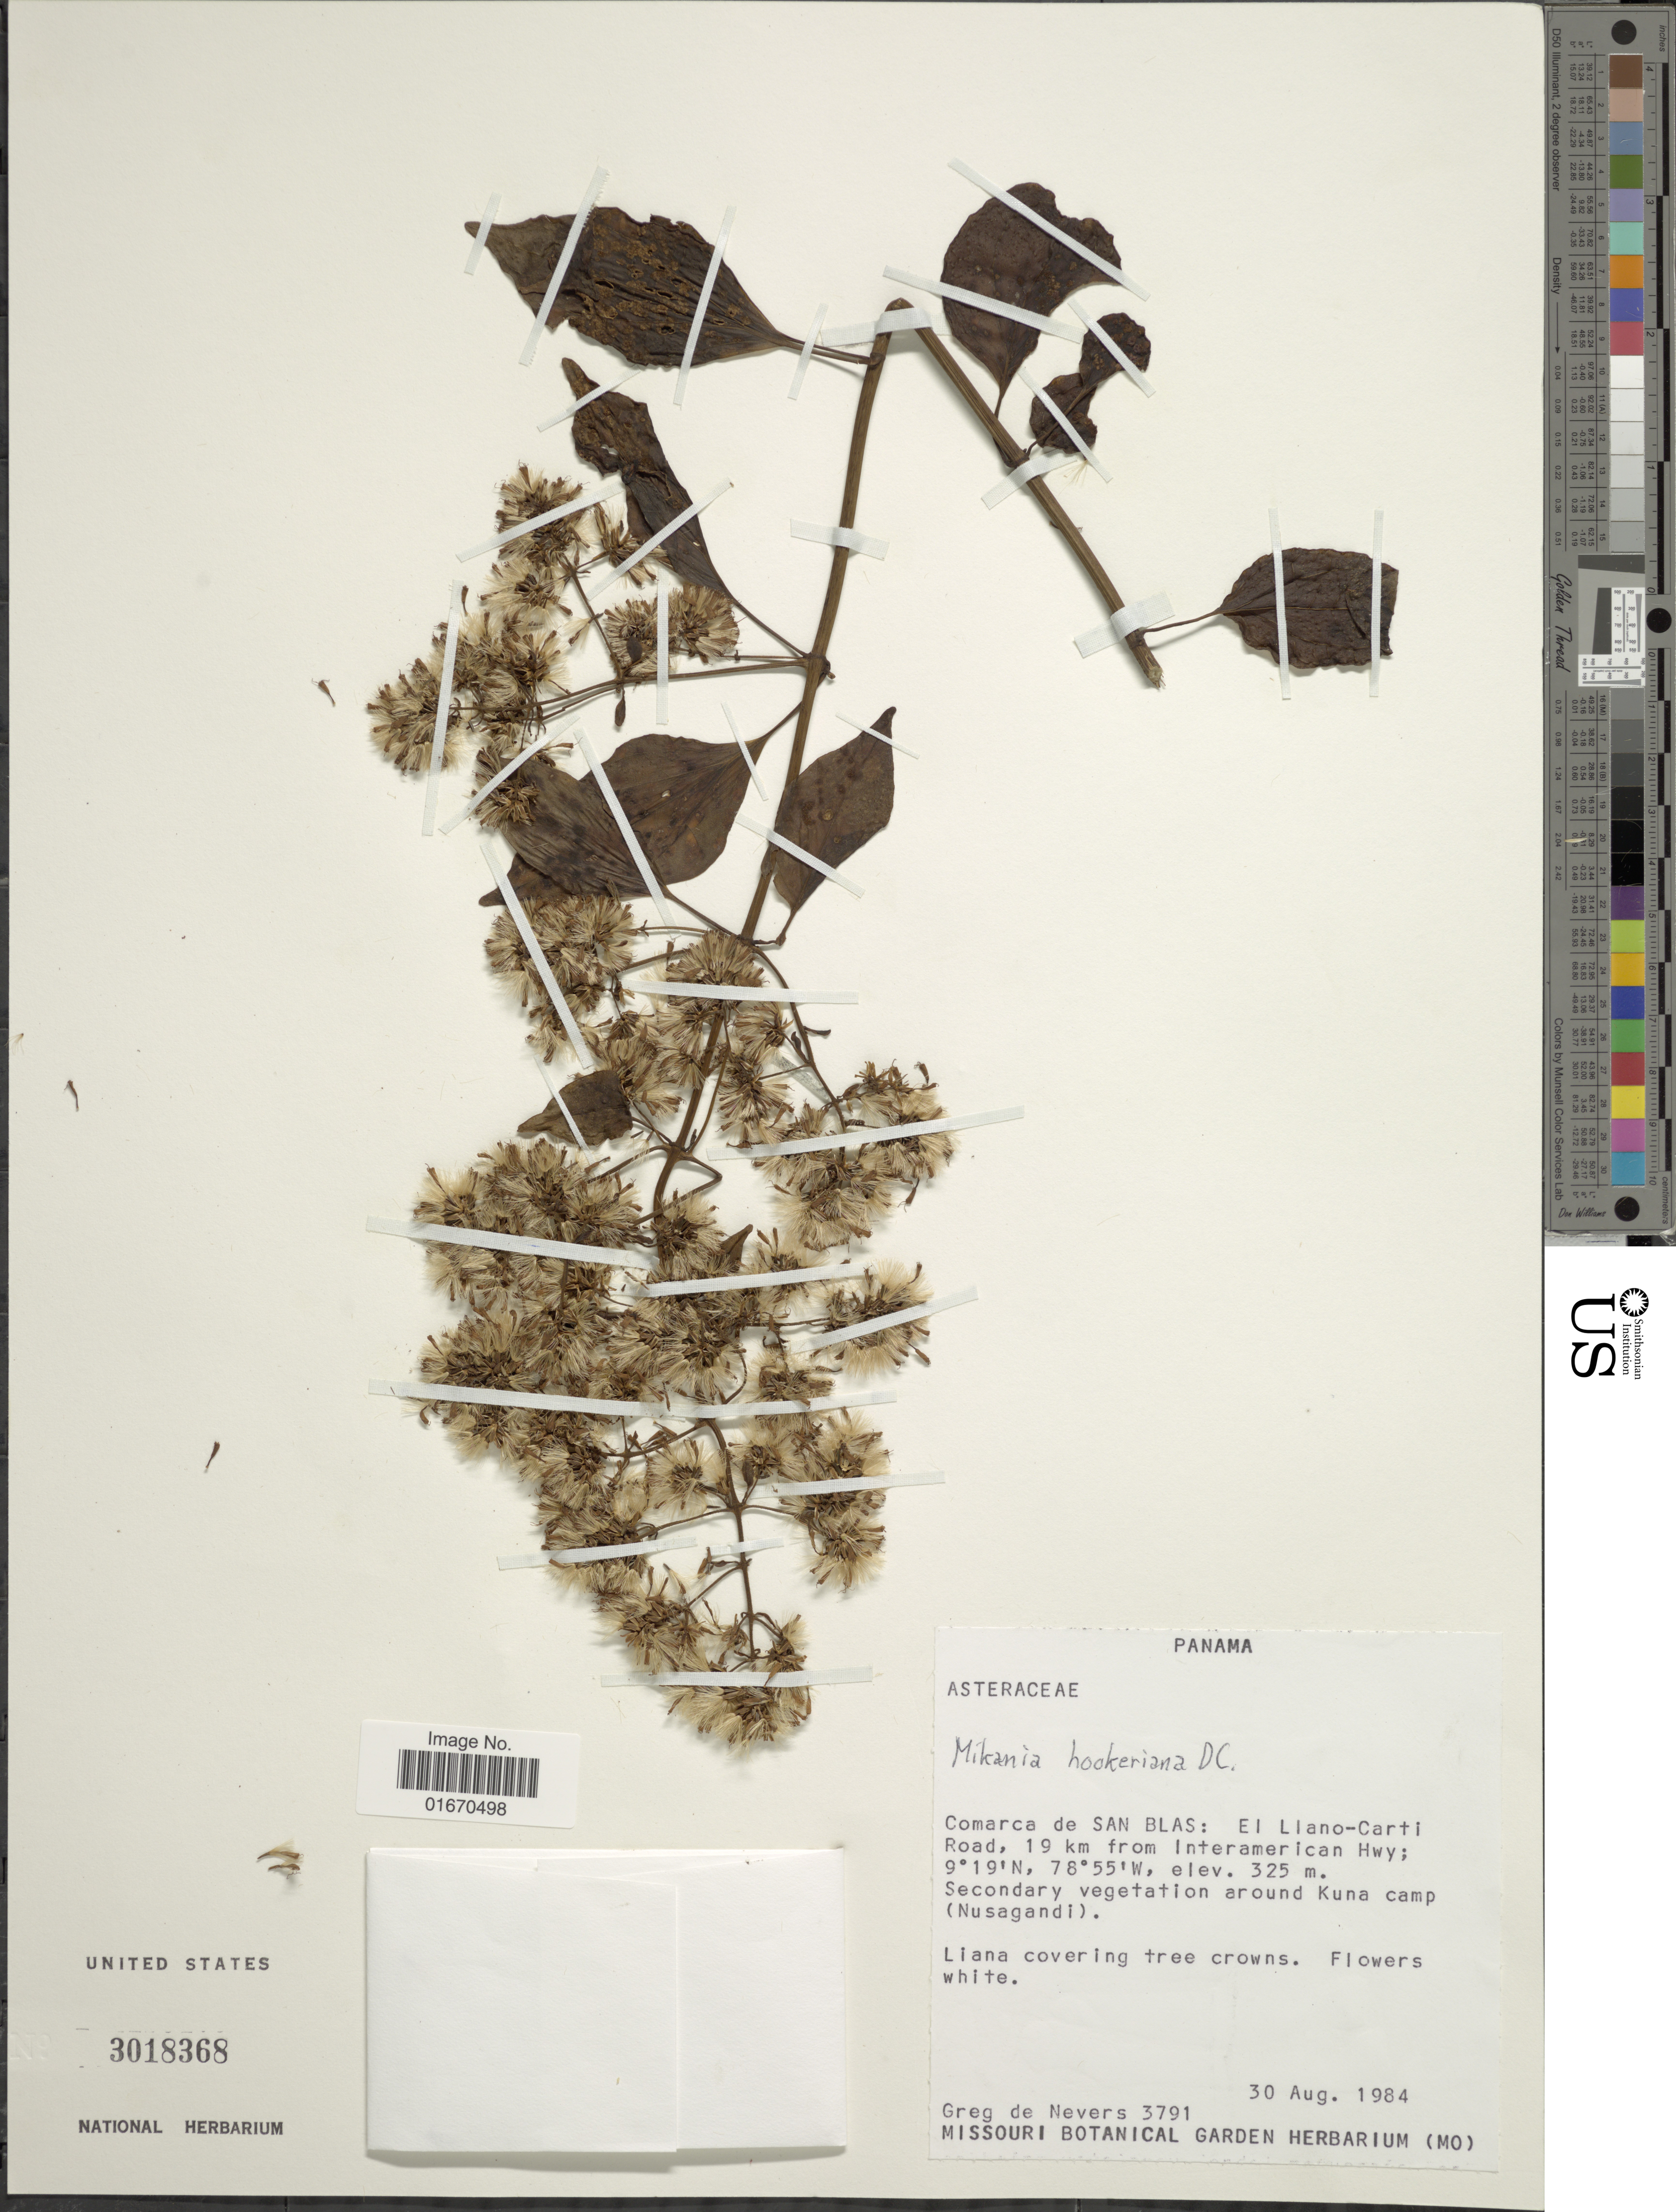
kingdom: Plantae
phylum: Tracheophyta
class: Magnoliopsida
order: Asterales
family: Asteraceae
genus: Mikania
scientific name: Mikania hookeriana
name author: DC.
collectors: G. C. de Nevers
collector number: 3791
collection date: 1984-08-30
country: Panama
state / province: Kuna Yala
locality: Comarca de San Blas, El Llano-Carti Road, 19 km from Interamerican Hwy, around Kuna camp (Nusagandi)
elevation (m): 325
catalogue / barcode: US 3018368